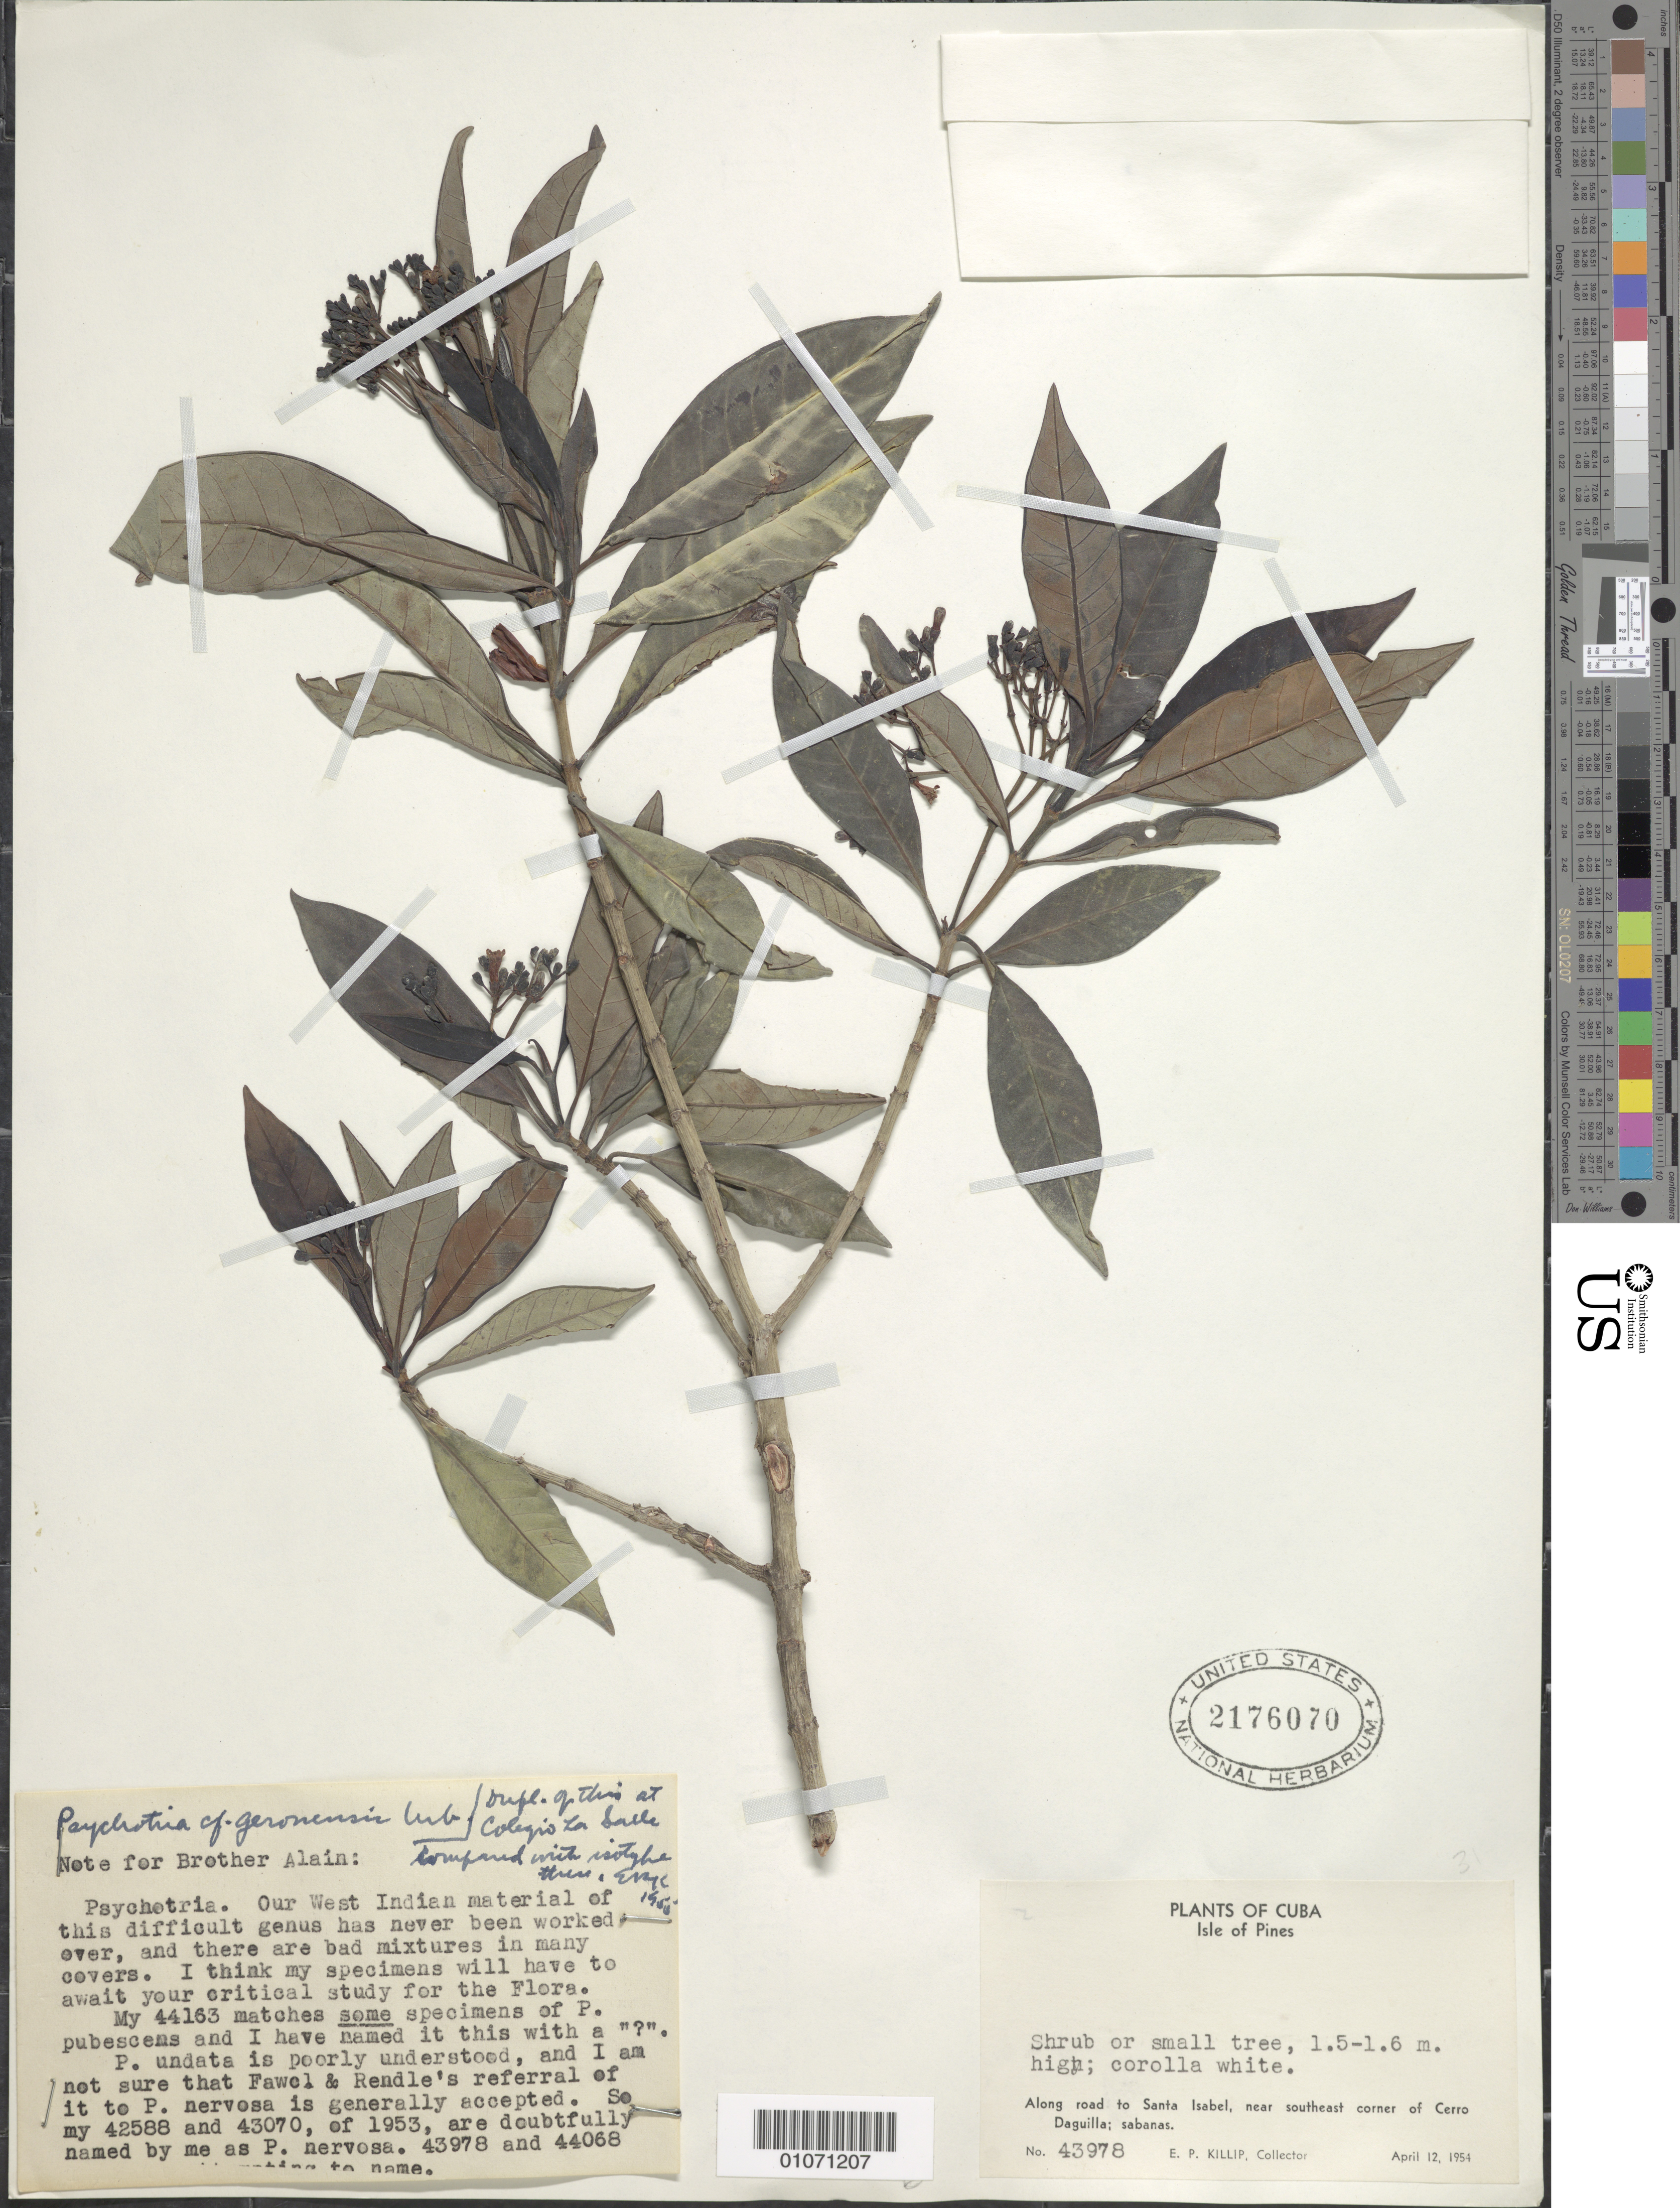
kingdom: Plantae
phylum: Tracheophyta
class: Magnoliopsida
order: Gentianales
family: Rubiaceae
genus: Psychotria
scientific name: Psychotria geronensis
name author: Urb.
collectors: E. P. Killip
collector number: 43978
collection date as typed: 12 Apr 1954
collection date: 1954-04-12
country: Cuba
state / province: Isla de La Juventud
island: Isla de la Juventud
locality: Isle of Pines, Santa Isabel, near SE corner of Cerro Daguilla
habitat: Savannas. Along road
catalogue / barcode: US 2176070